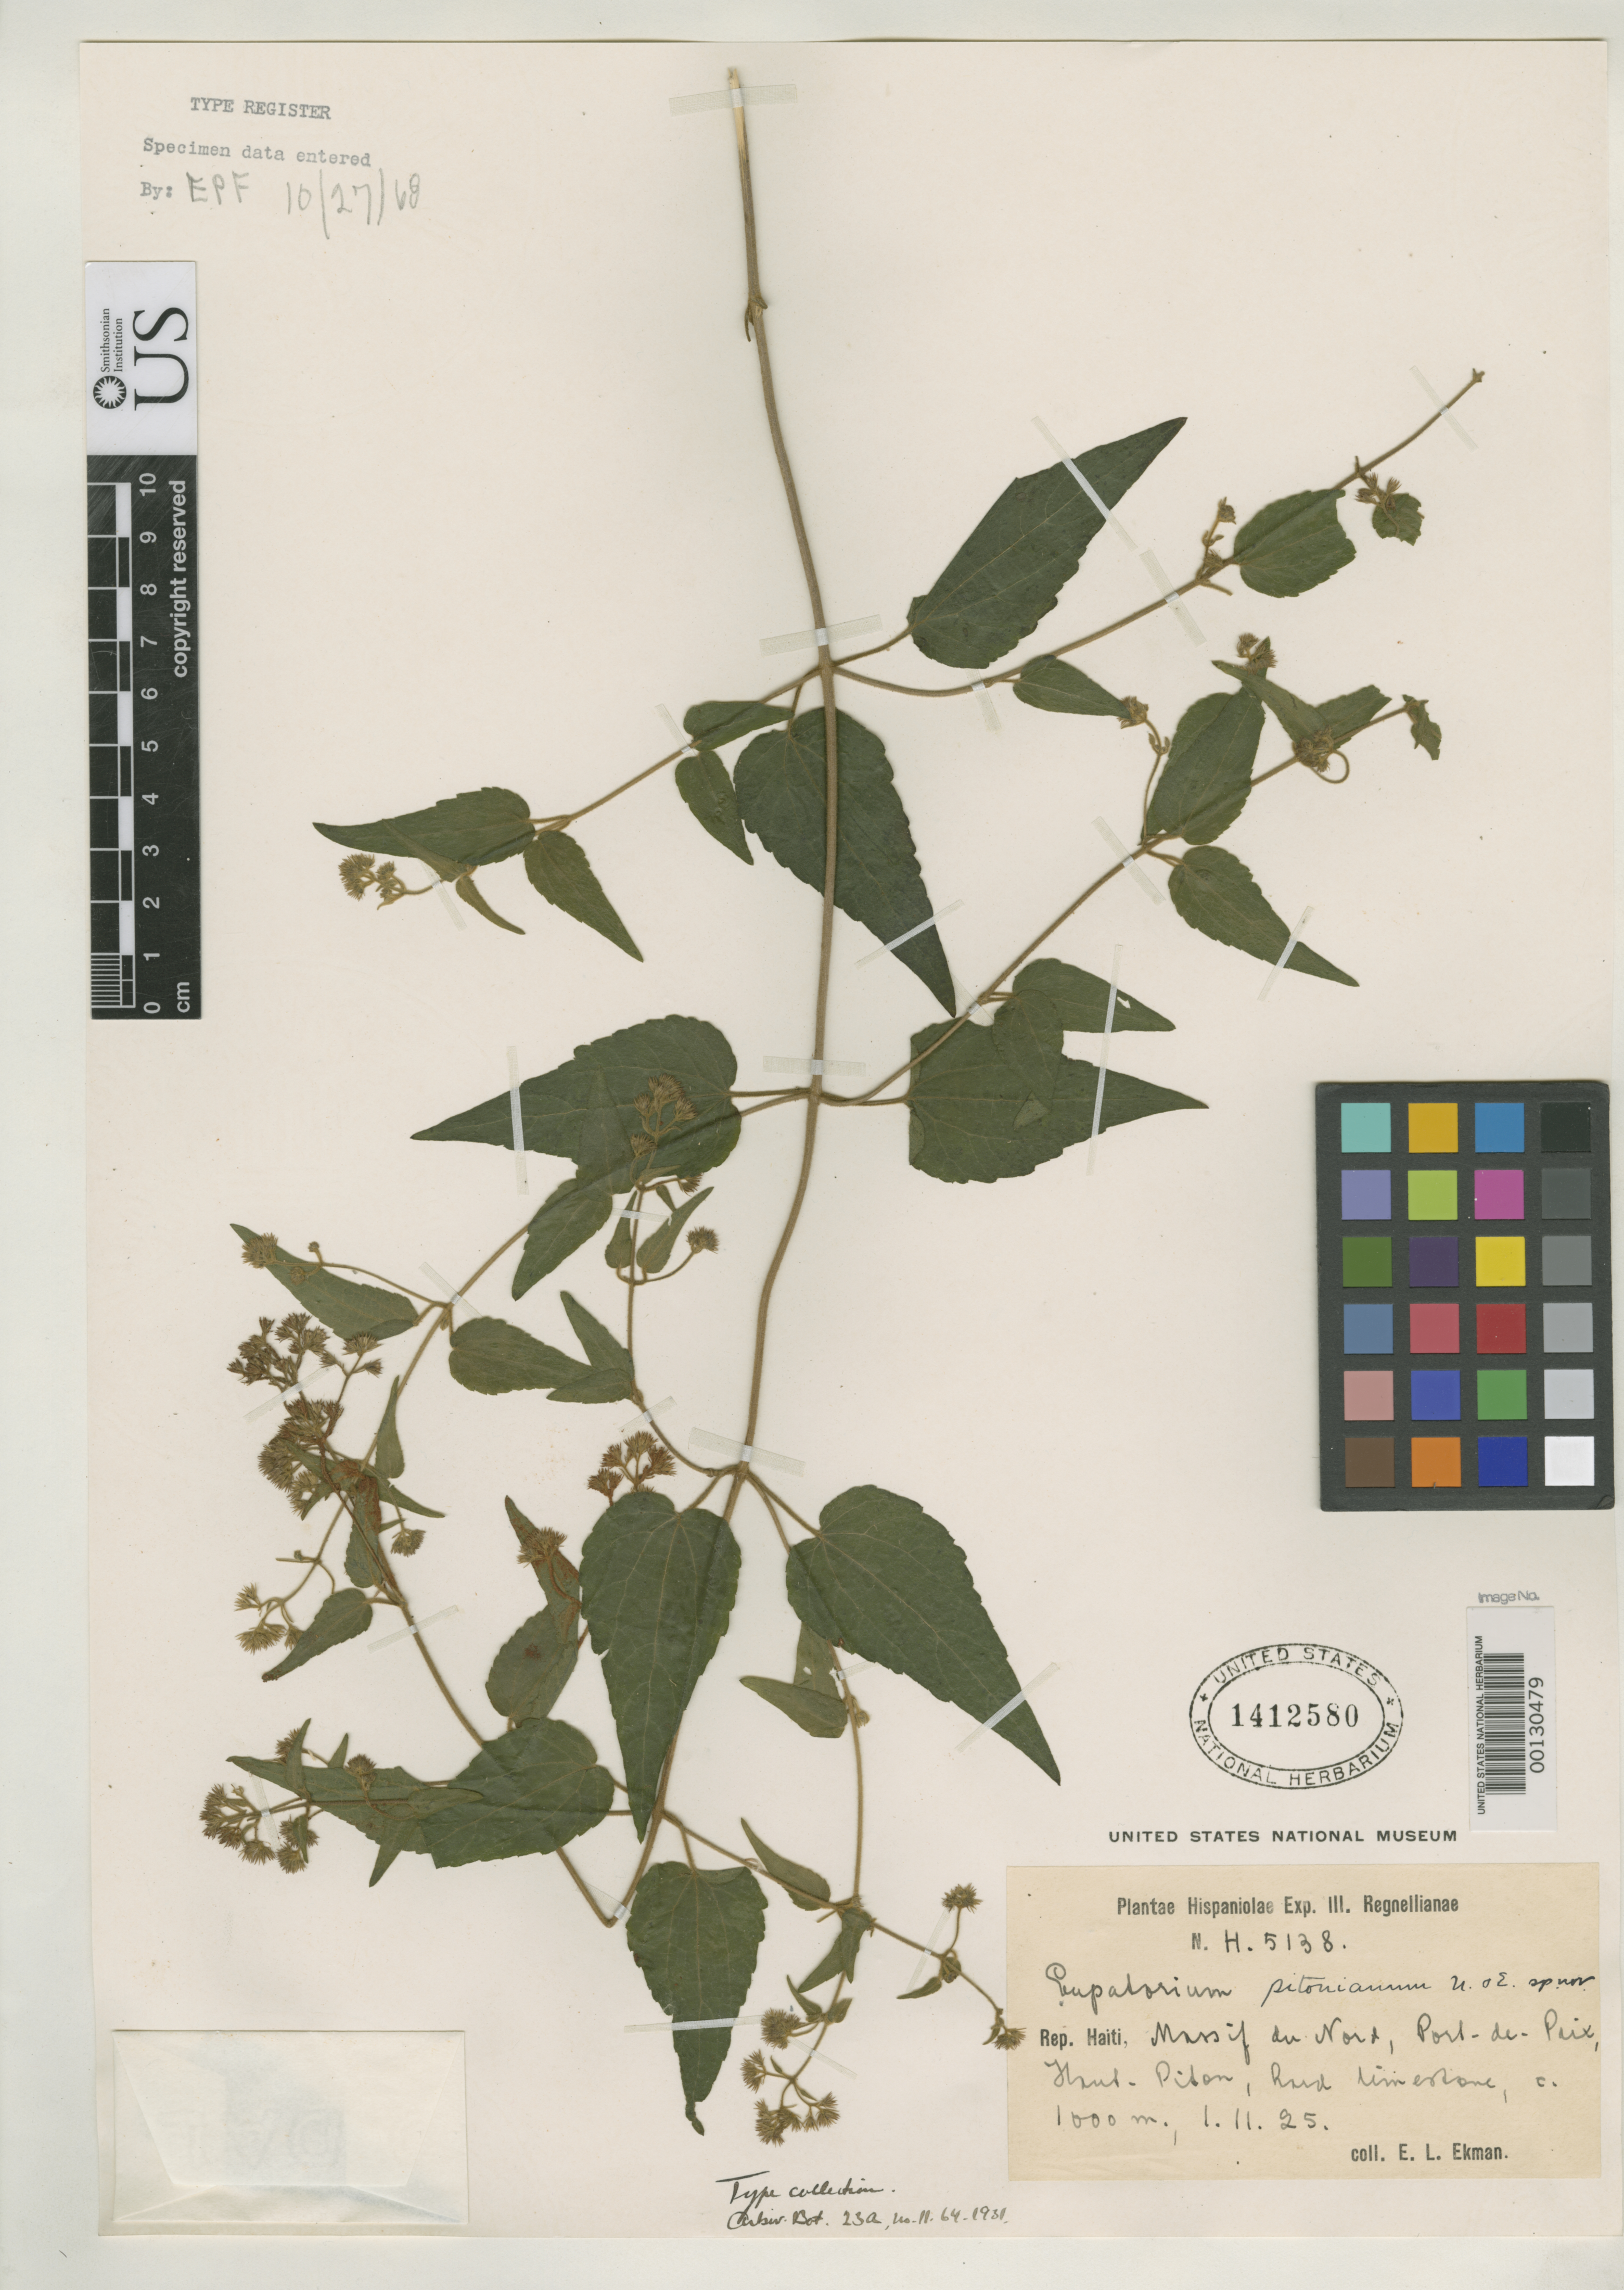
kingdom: Plantae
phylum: Tracheophyta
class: Magnoliopsida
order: Asterales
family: Asteraceae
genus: Eupatorium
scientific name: Eupatorium pitonianum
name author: Urb. & Ekman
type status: Isotype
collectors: E. L. Ekman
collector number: H 5138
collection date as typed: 01 Nov 1925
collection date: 1925-11-01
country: Haiti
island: Hispaniola Island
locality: Massif du Nord, Pont-de-Paix [Port-de-Paix?], Haut Piton.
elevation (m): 1100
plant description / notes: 2 duplicates of Ekman H5138 at US have slightly different collection dates and other data.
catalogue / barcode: US 1412580